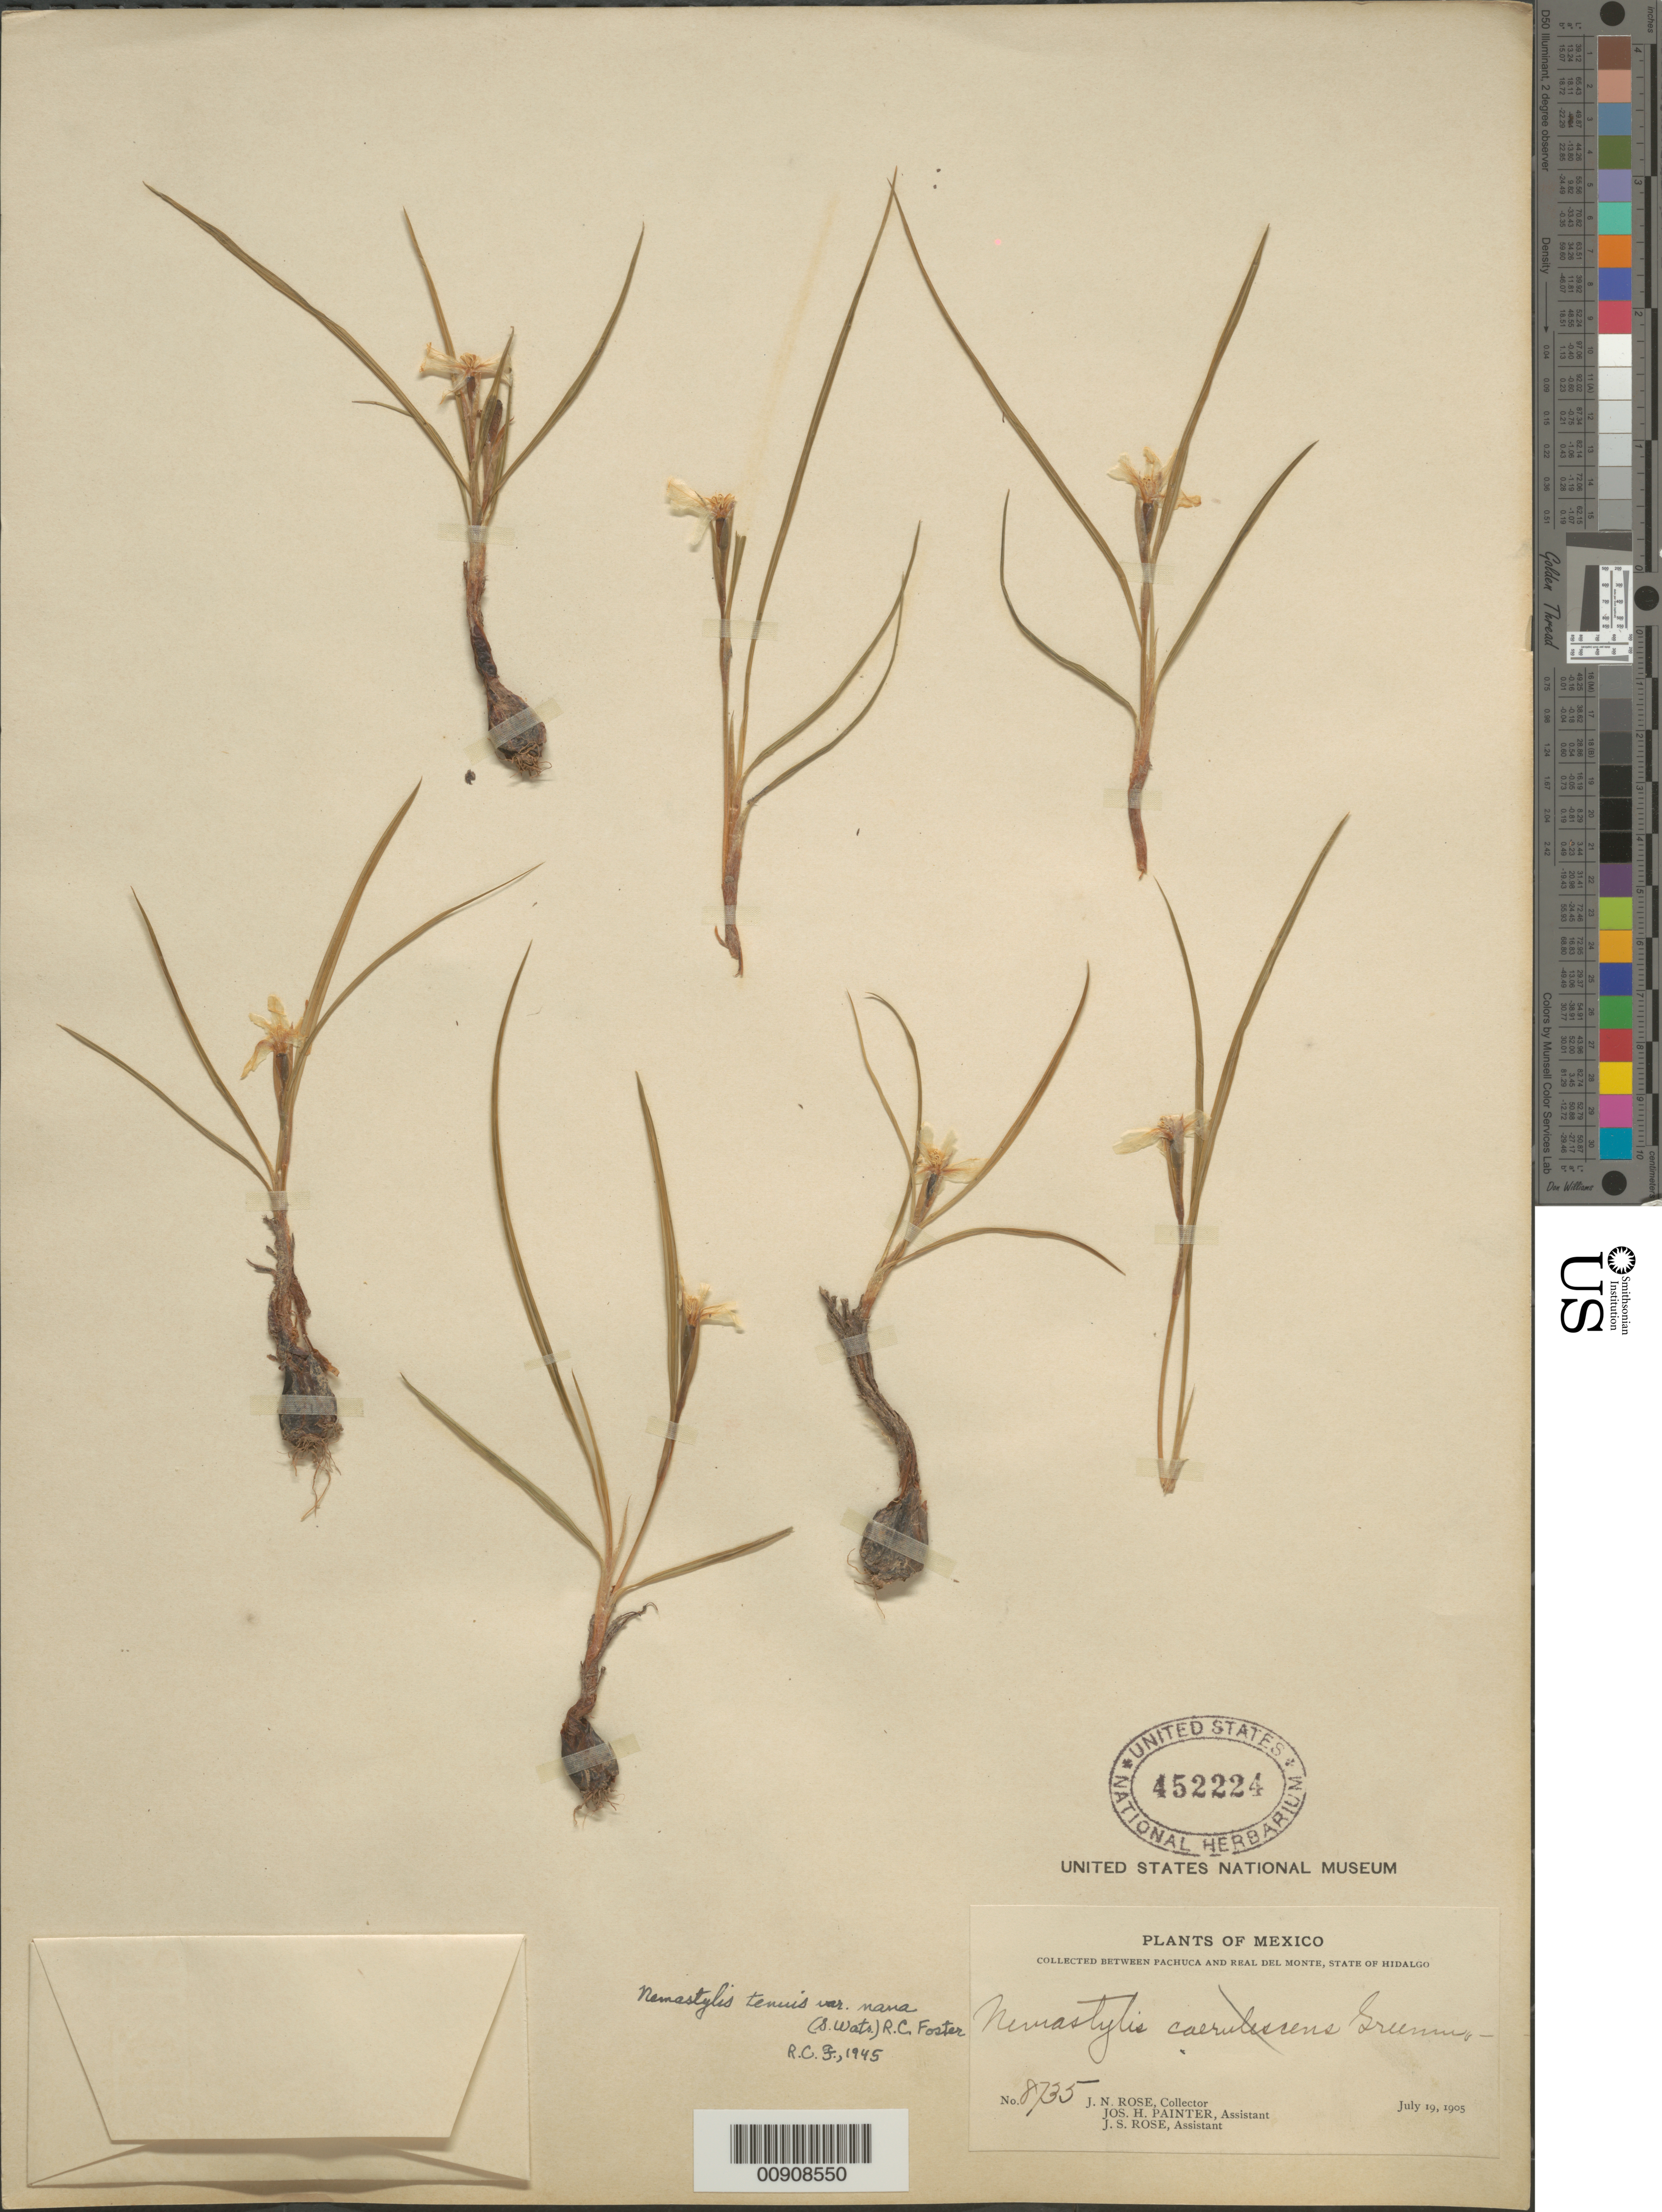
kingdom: Plantae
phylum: Tracheophyta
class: Liliopsida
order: Asparagales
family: Iridaceae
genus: Nemastylis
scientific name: Nemastylis tenuis var. nana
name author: (S. Watson) R.C. Foster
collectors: J. N. Rose, J. H. Painter & J. S. Rose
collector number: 8735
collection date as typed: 19 Jul 1905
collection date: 1905-07-19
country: Mexico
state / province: Hidalgo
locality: Between Pachuca and Real del Monte, State of Hidalgo.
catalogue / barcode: US 452224